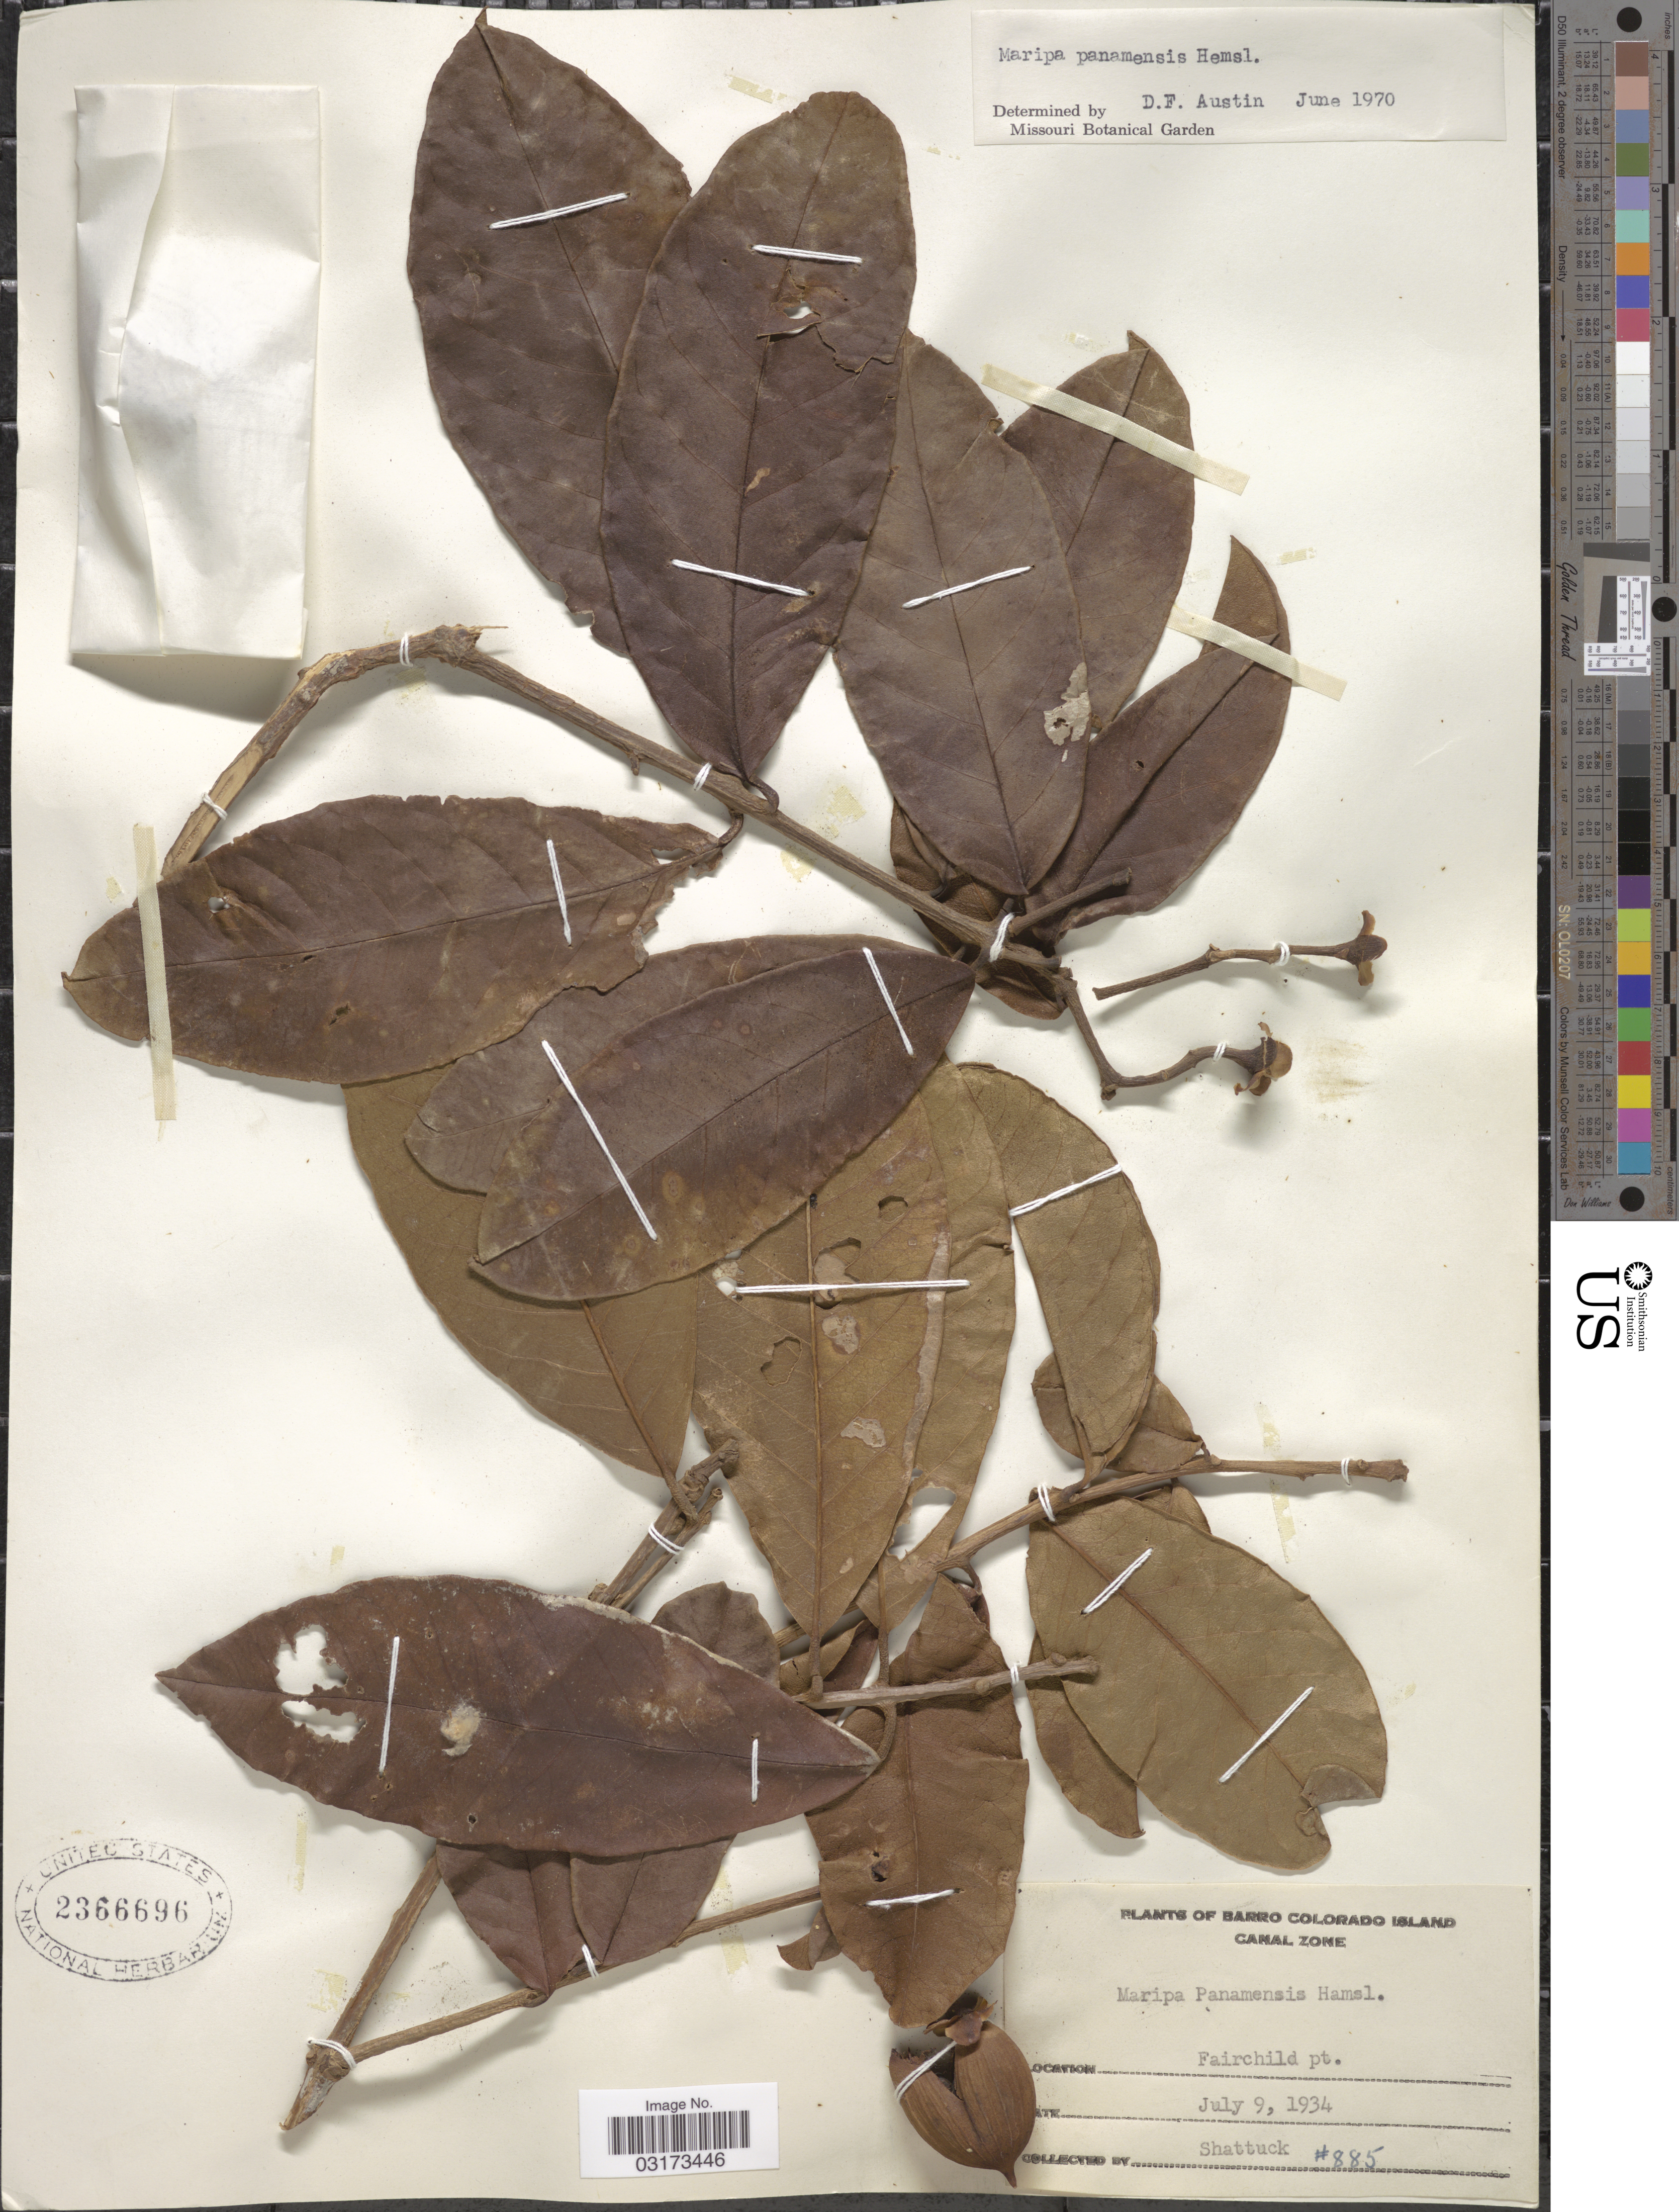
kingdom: Plantae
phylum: Tracheophyta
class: Magnoliopsida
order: Solanales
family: Convolvulaceae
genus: Maripa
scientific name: Maripa panamensis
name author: Hemsl.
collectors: Shattuck, --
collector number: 885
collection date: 1934-07-09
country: Panama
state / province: Panamá Oeste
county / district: Canal Zone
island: Barro Colorado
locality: Barro Colorado Island. Canal Zone. Fairchild pt.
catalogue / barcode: US 2366696